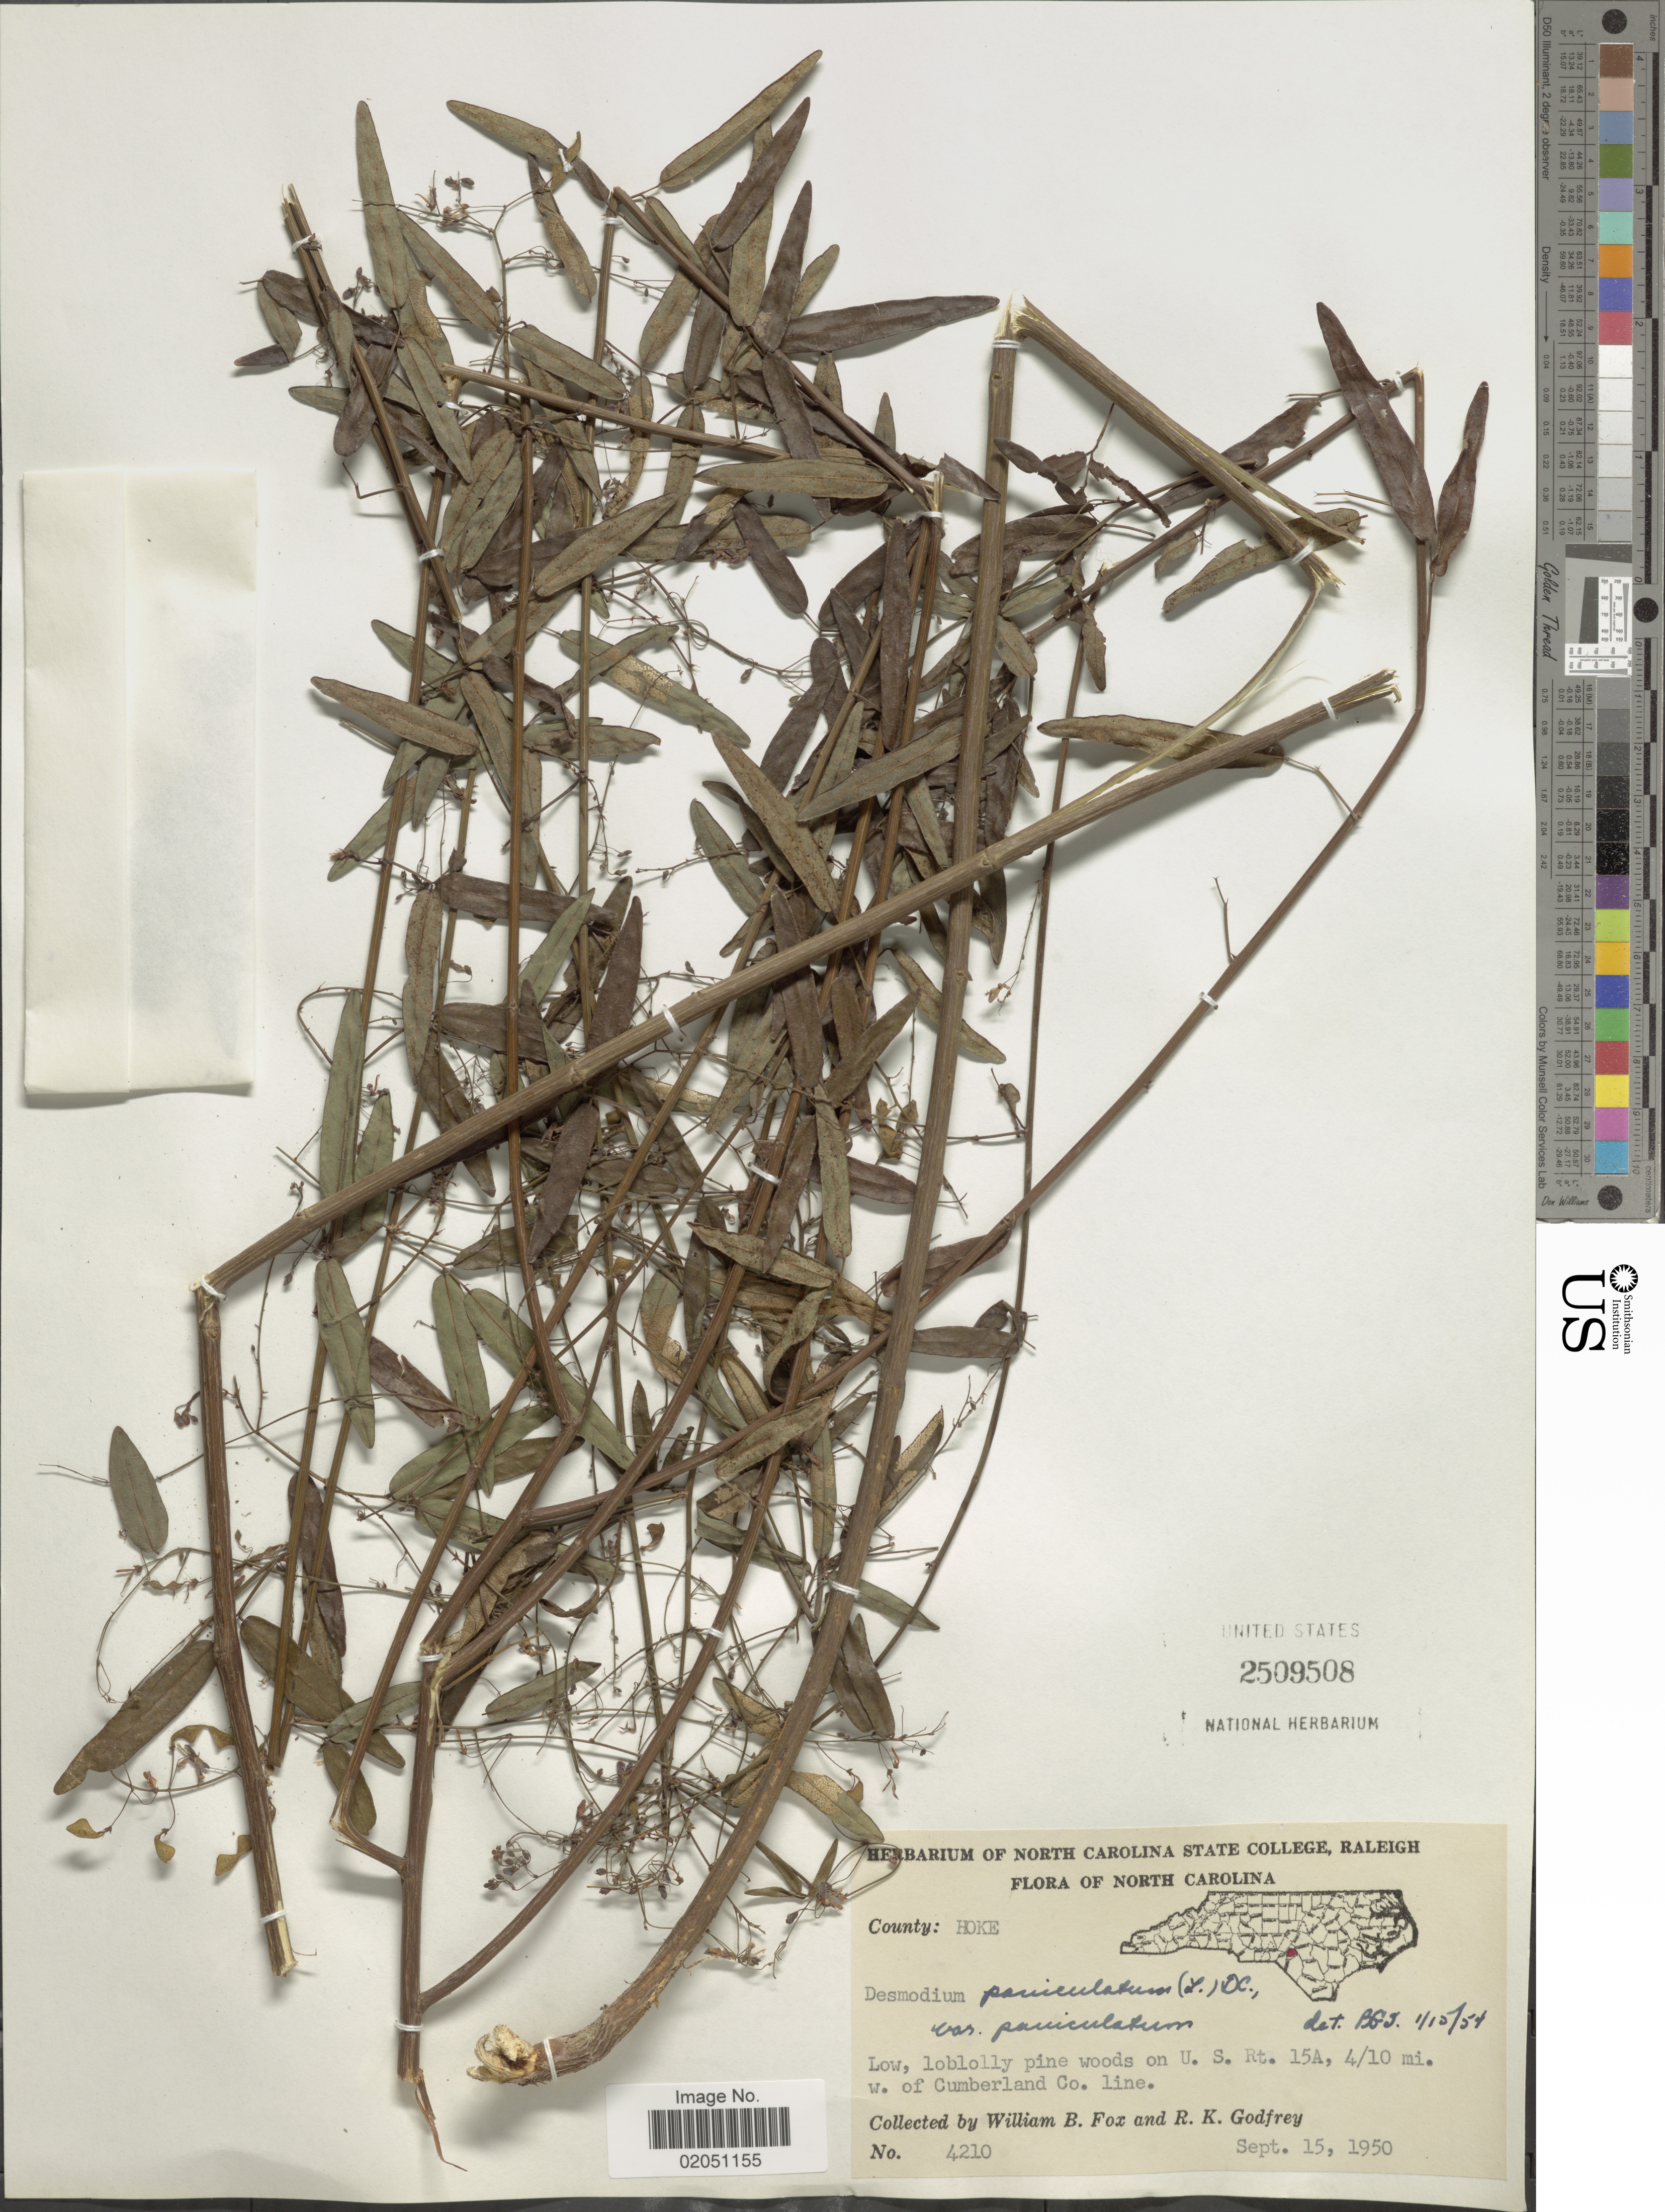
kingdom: Plantae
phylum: Tracheophyta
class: Magnoliopsida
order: Fabales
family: Fabaceae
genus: Desmodium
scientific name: Desmodium paniculatum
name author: (L.) DC.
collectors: W. B. Fox & R. K. Godfrey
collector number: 4210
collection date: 1950-09-15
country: United States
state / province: North Carolina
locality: County: Hoke, Low, loblolly pine woods on U.S. Rt. 15A, 4/10 mi w of Cumberland Co line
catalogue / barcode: US 2509508